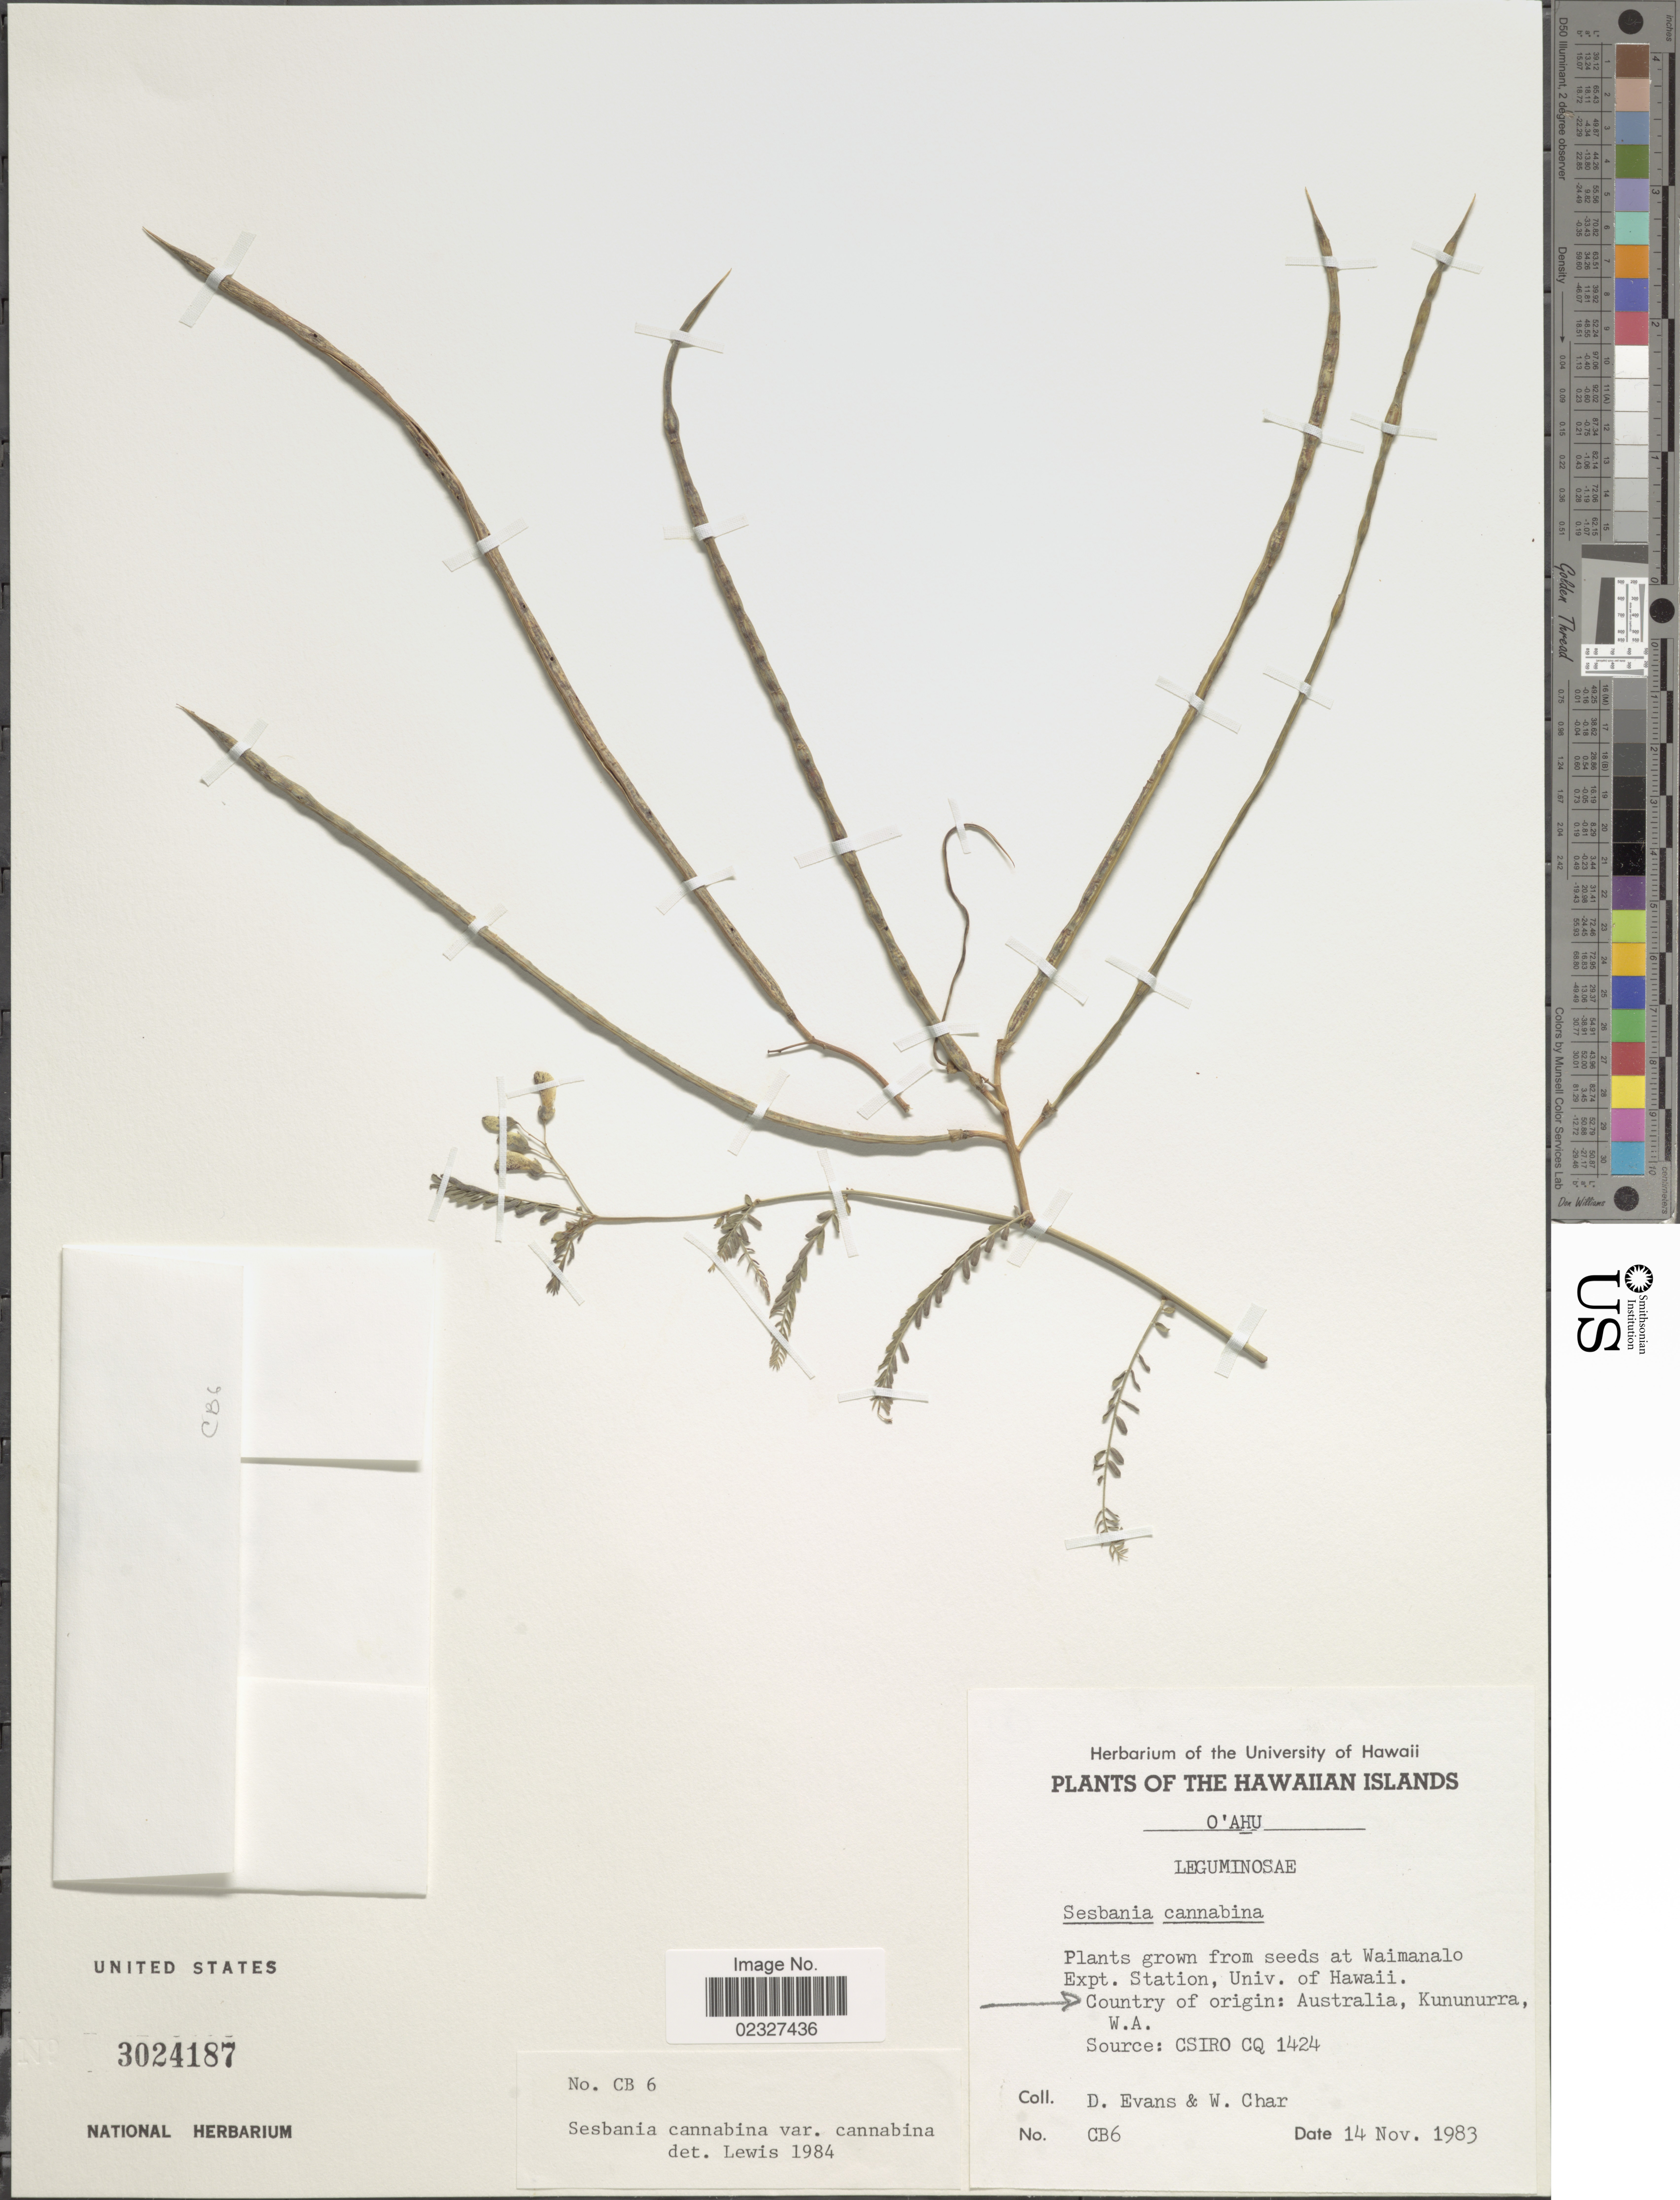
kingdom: Plantae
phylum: Tracheophyta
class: Magnoliopsida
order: Fabales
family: Fabaceae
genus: Sesbania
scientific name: Sesbania cannabina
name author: (Retz.) Poir.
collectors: D. Evans & W. Char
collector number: CB6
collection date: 1983-11-14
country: United States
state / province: Hawaii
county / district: Honolulu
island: Oahu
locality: Waimanalo Expt. Station, Univ. of Hawaii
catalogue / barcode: US 3024187